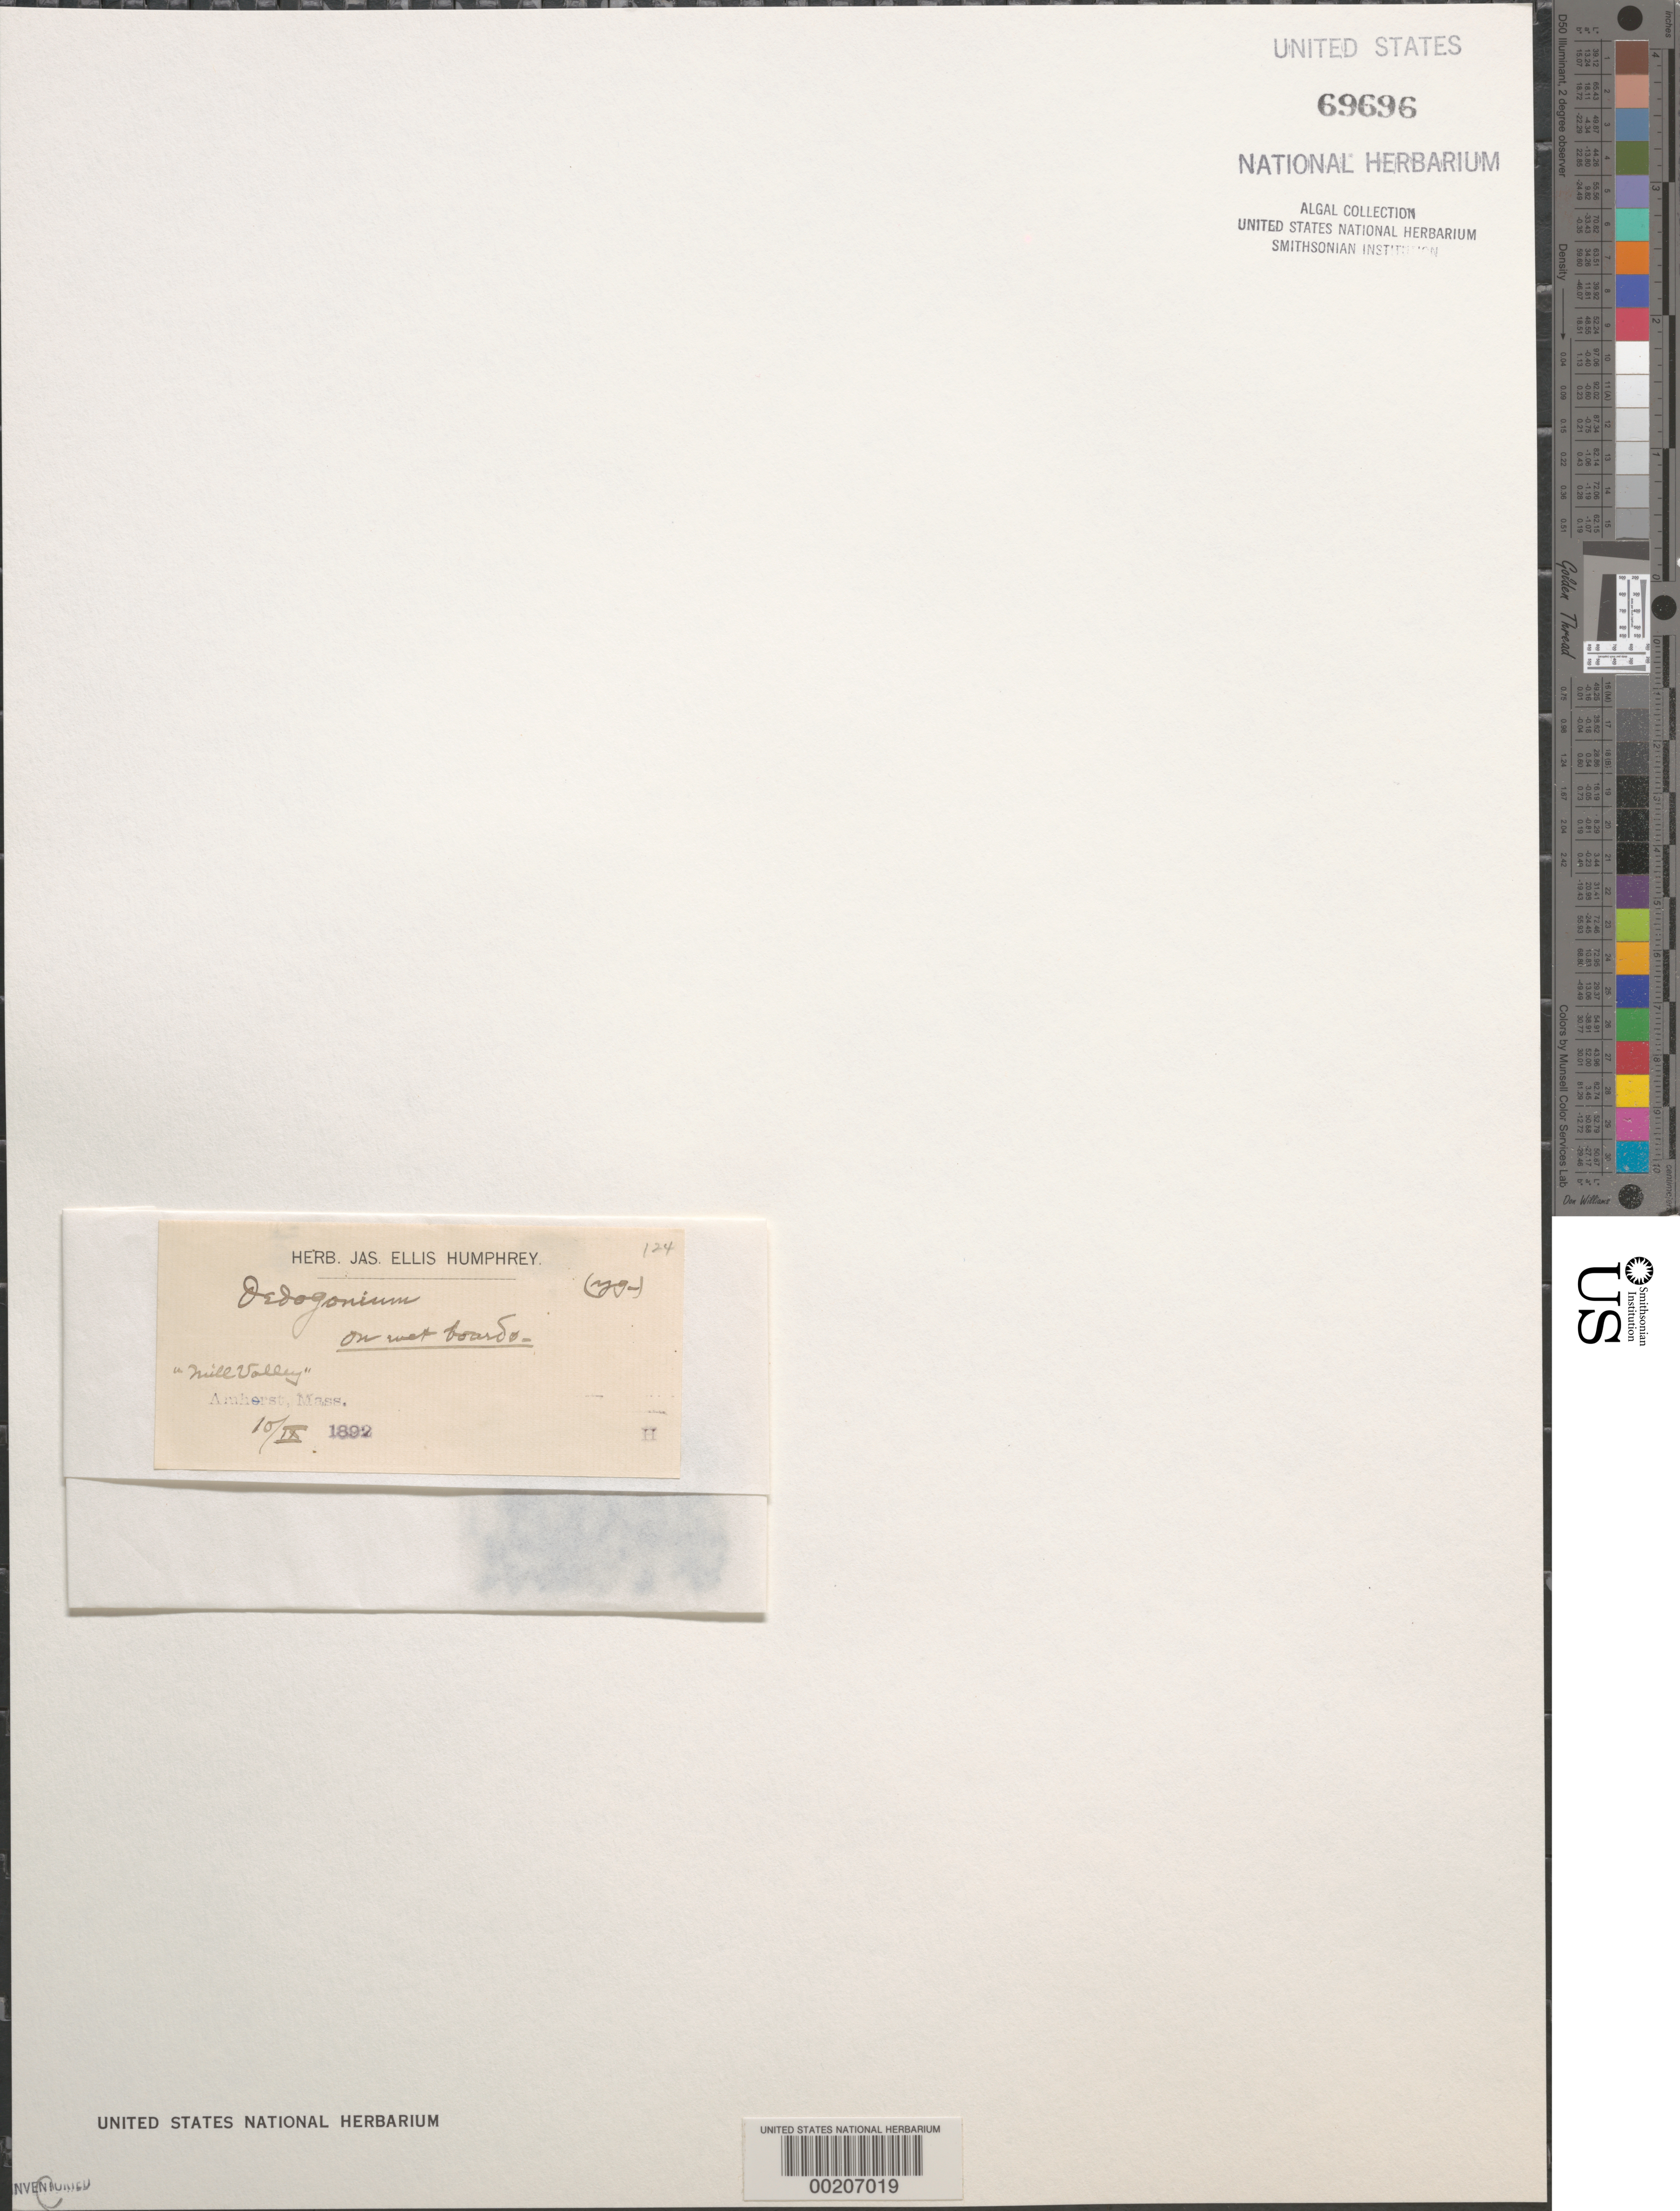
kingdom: Plantae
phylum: Chlorophyta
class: Chlorophyceae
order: Oedogoniales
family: Oedogoniaceae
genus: Oedogonium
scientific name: Oedogonium sp.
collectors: J. Humphrey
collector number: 124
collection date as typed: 10 Sep 1892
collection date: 1892-09-10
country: United States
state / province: Massachusetts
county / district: Hampshire County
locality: Amherst, Mill Valley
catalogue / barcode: US 69696